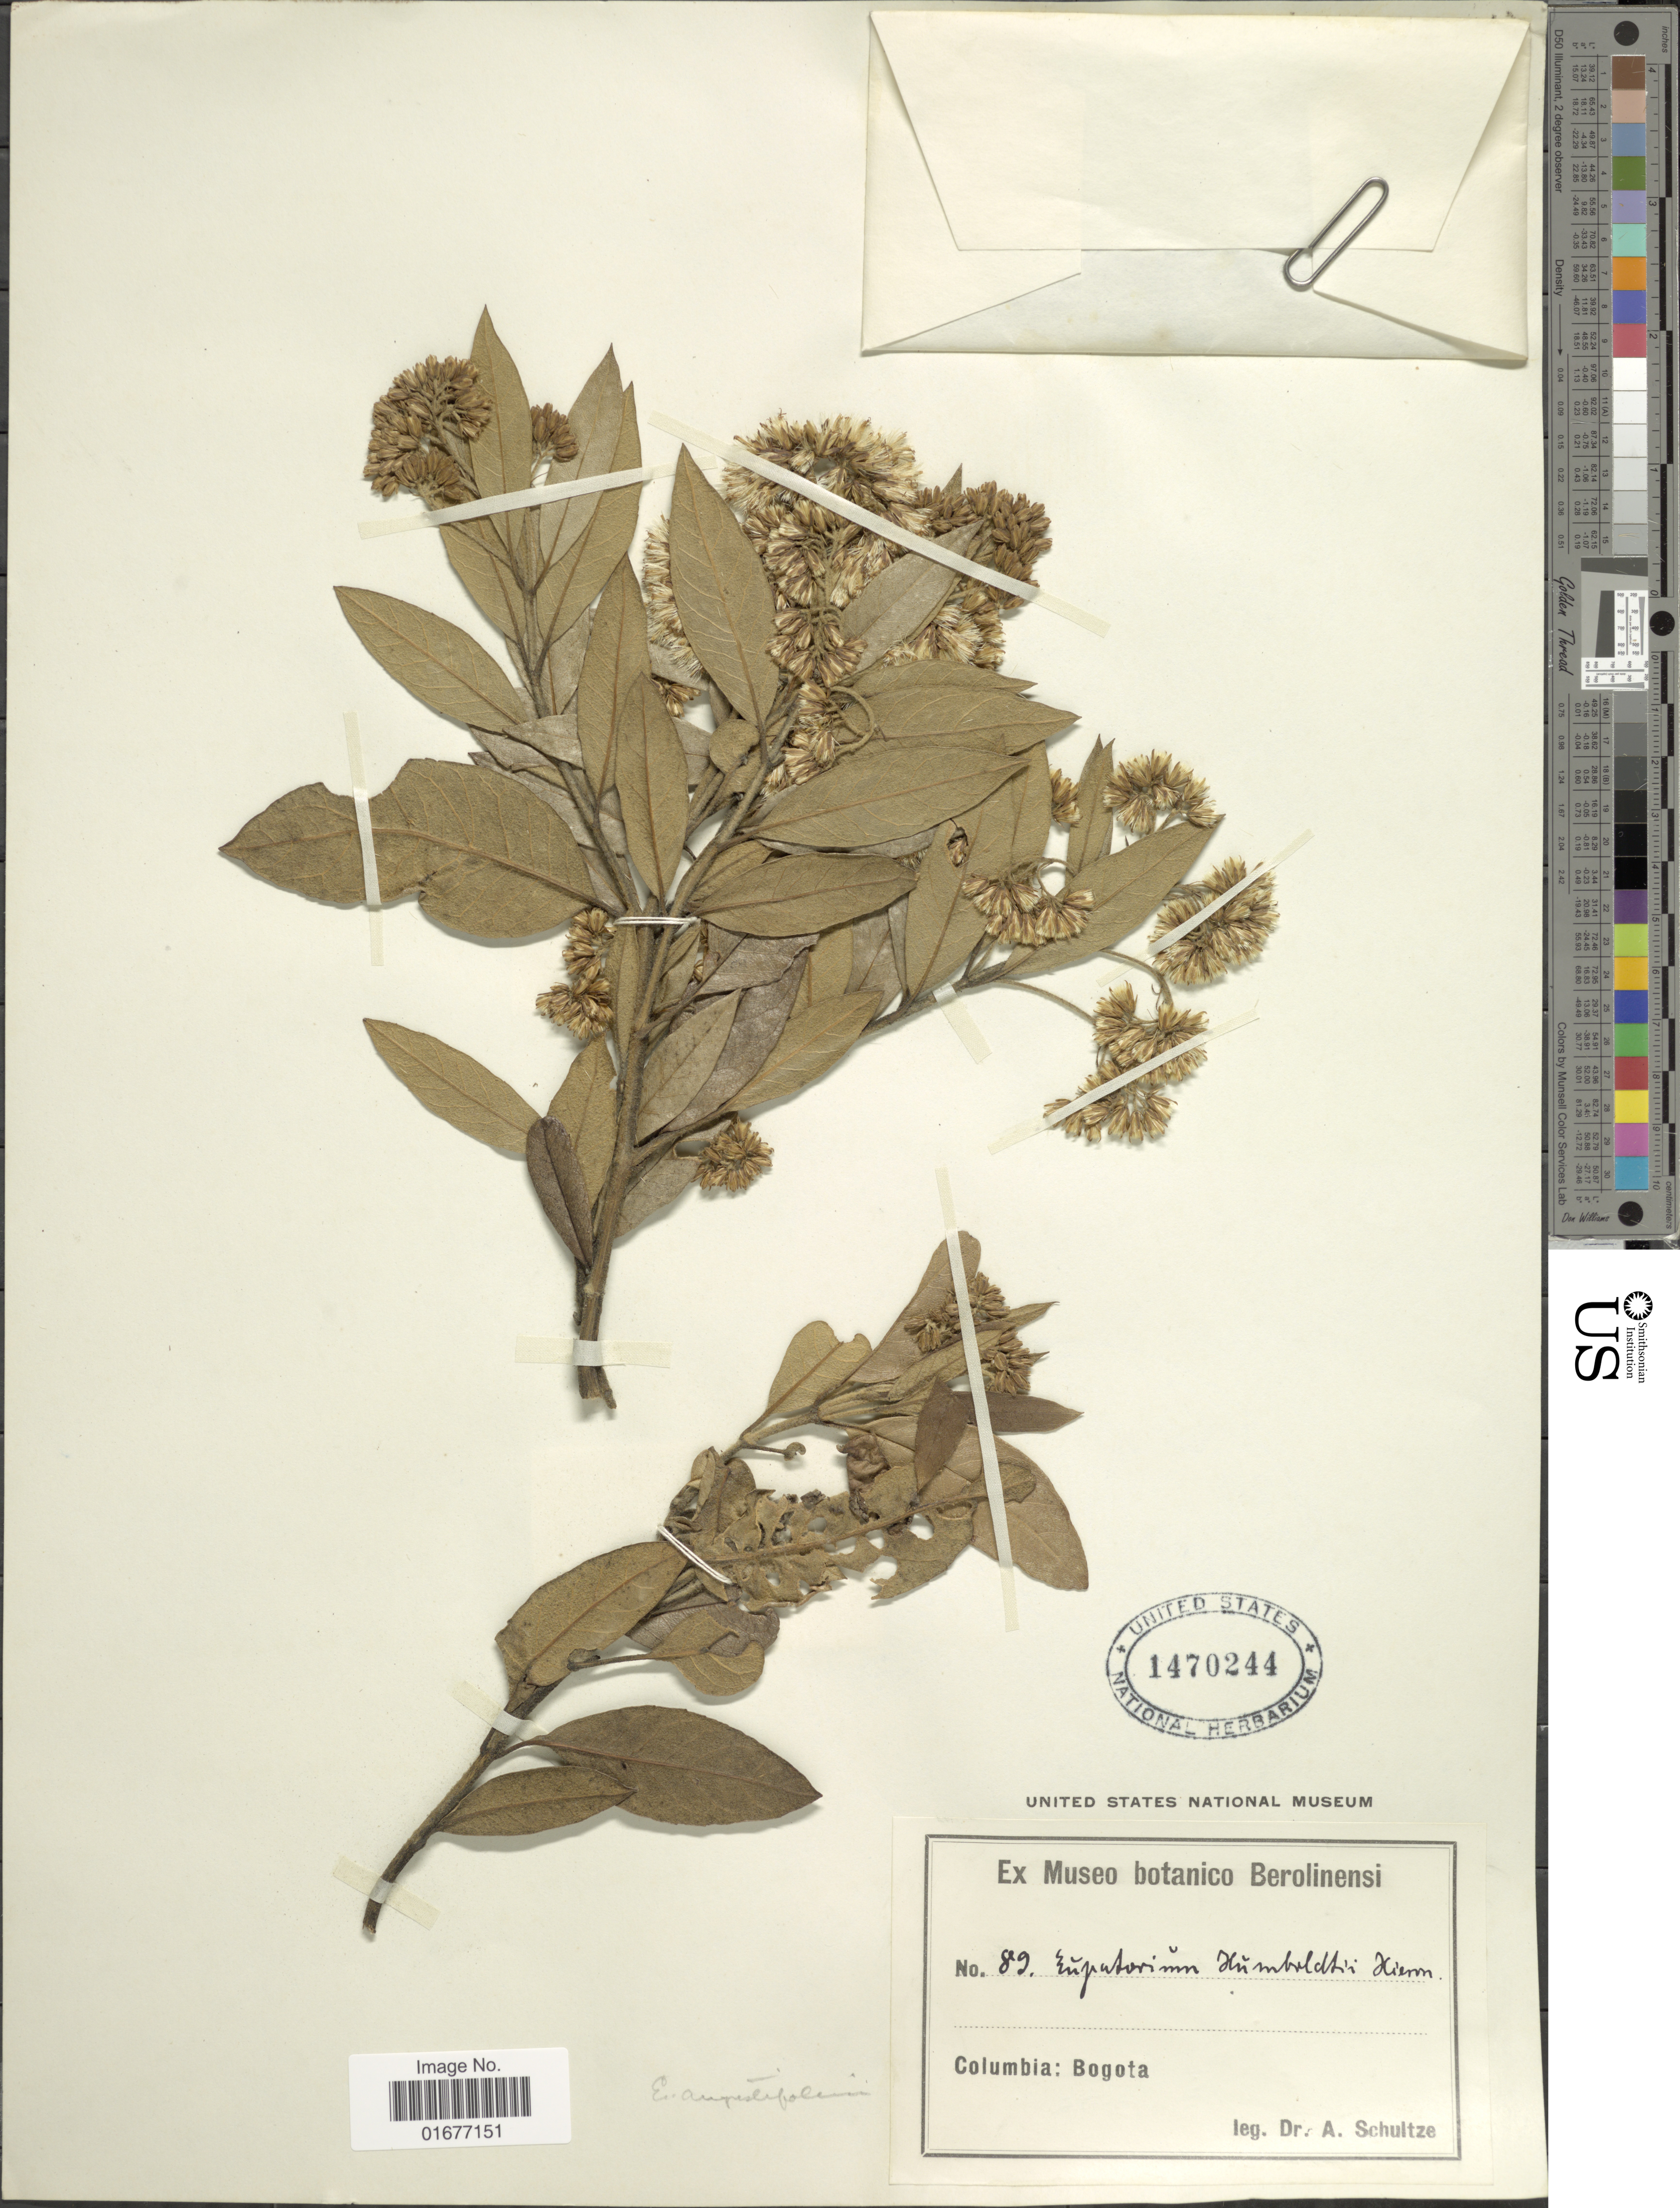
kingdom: Plantae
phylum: Tracheophyta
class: Magnoliopsida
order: Asterales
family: Asteraceae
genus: Ageratina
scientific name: Ageratina angustifolia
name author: (Kunth) R.M. King & H. Rob.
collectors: A. Schultze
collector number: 89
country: Colombia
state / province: Bogota D.C.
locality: Columbia: Bogota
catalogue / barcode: US 1470244